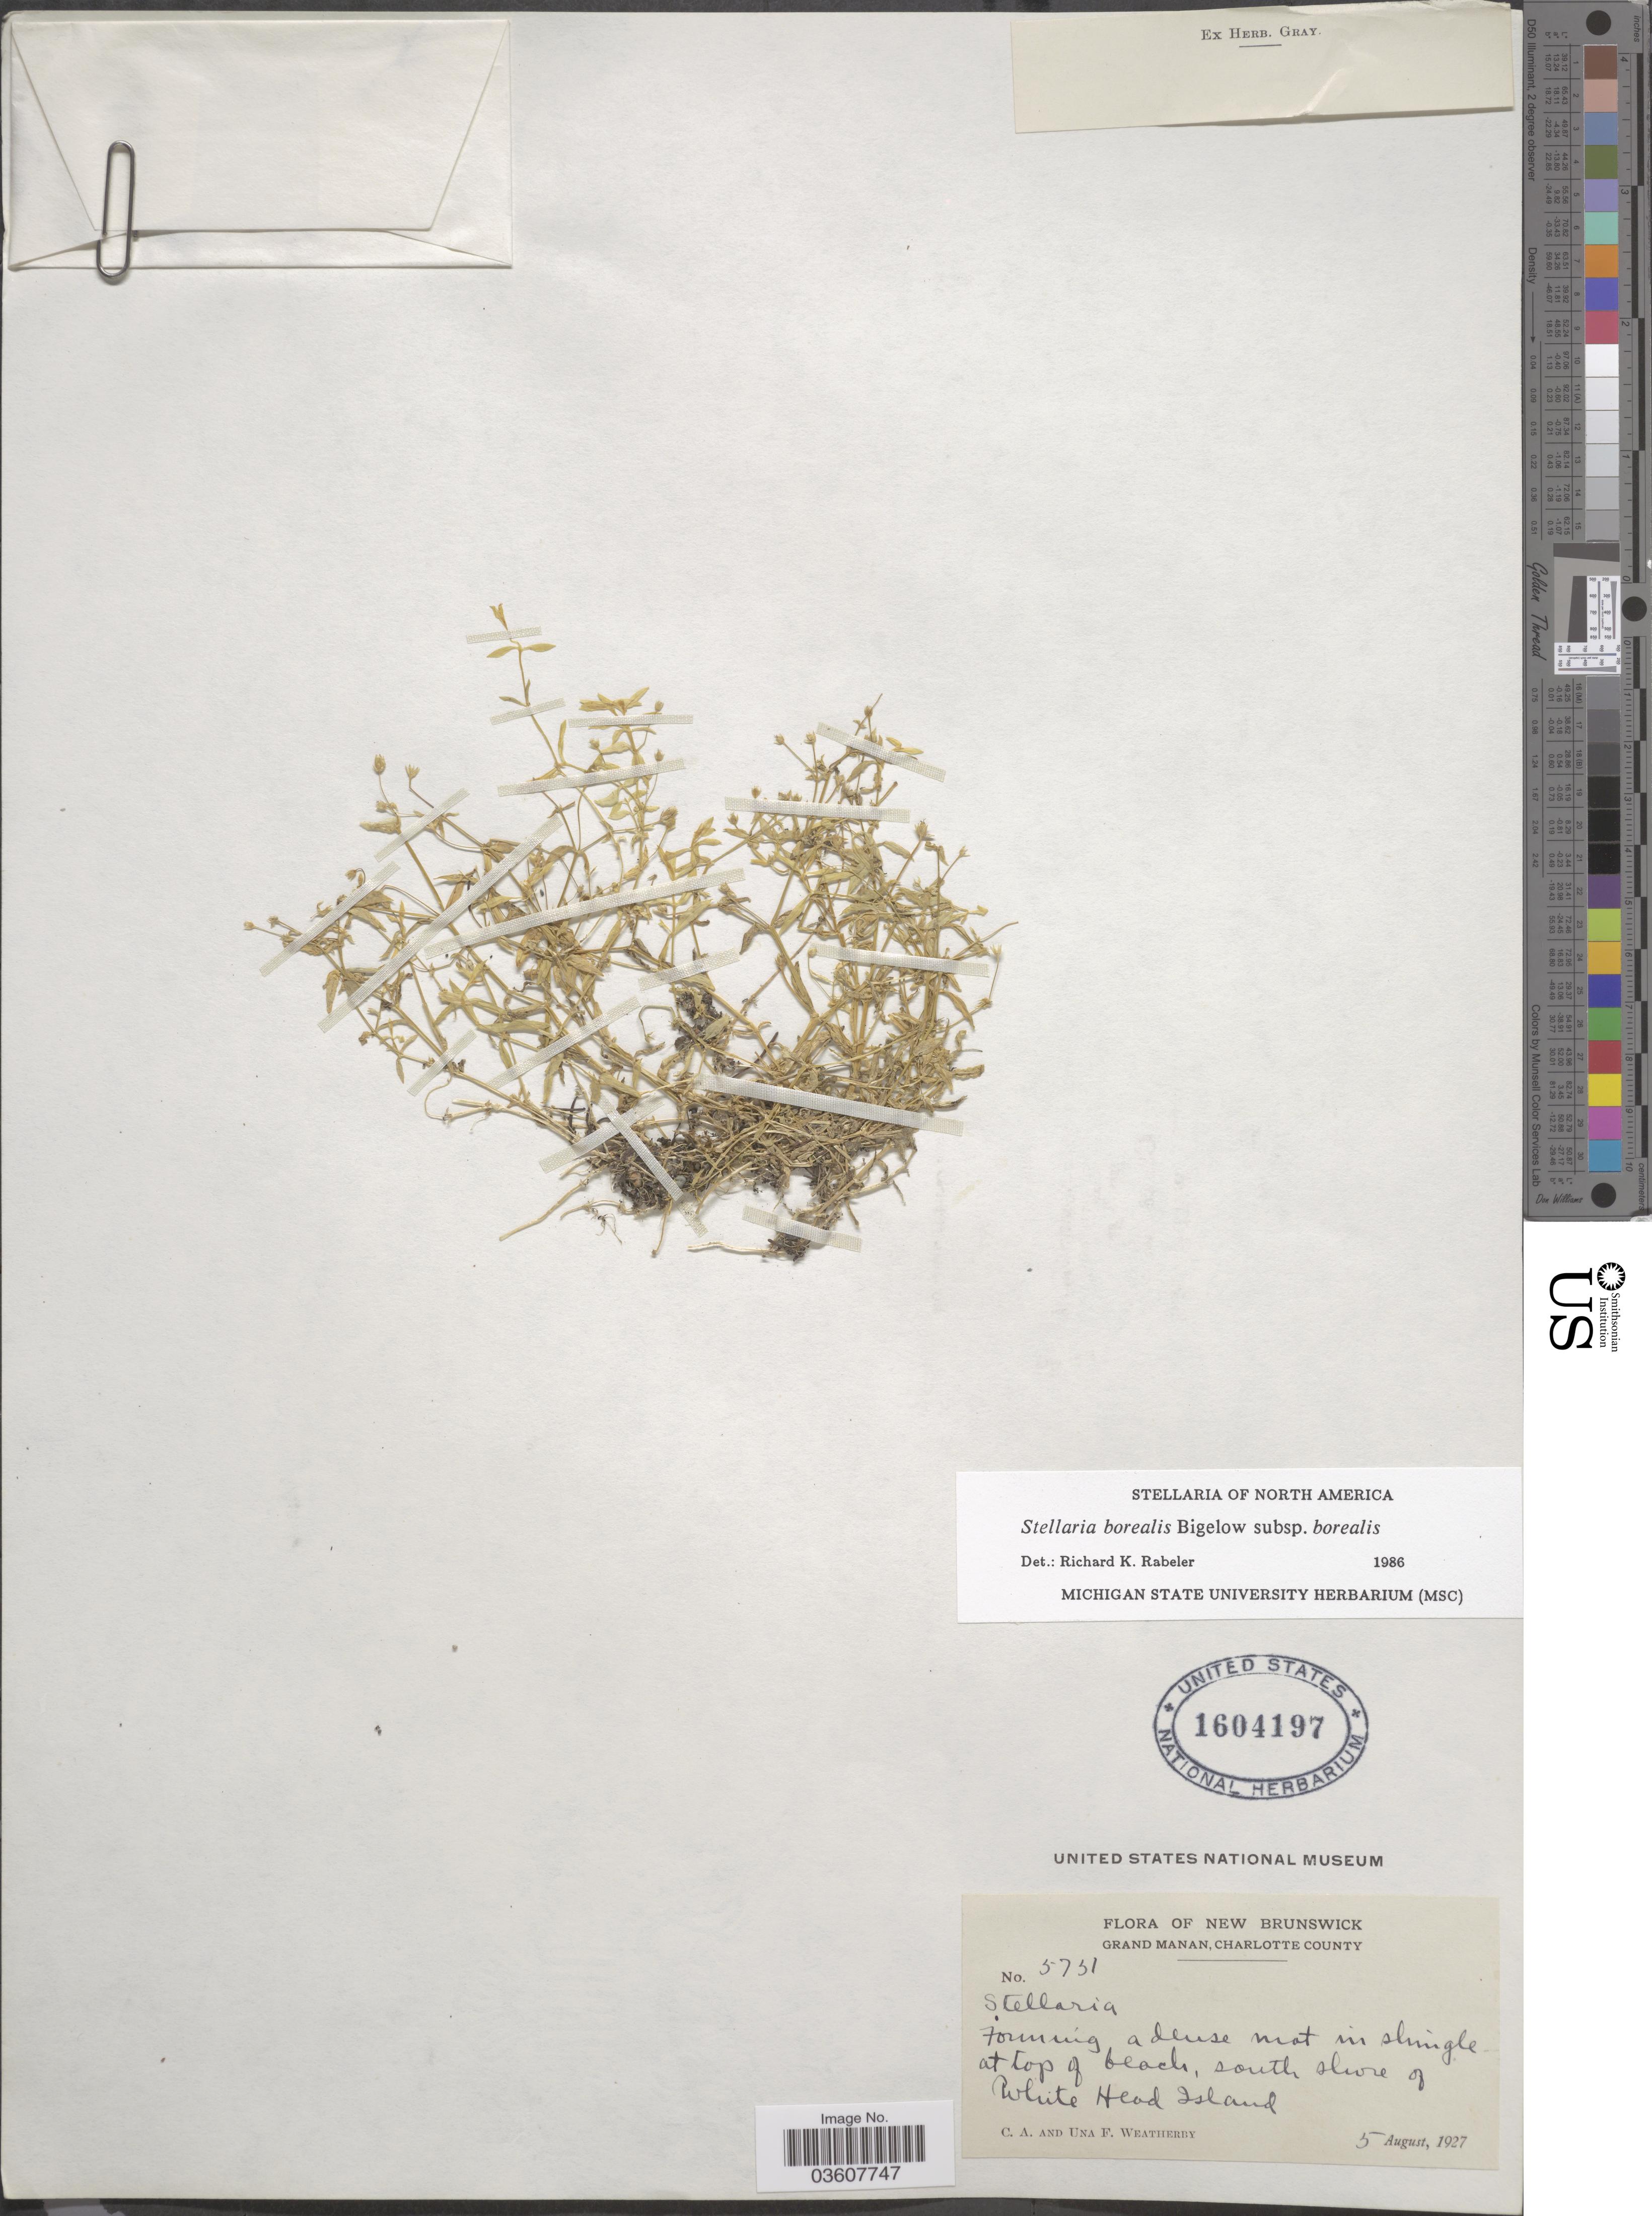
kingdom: Plantae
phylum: Tracheophyta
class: Magnoliopsida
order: Caryophyllales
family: Caryophyllaceae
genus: Stellaria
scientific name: Stellaria borealis subsp. borealis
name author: Bigelow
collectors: C. A. Weatherby & U. Weatherby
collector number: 5751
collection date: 1927-08-05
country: Canada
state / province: New Brunswick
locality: Grand Manan, Charlotte County. At top of beach, south shore of White Head Island.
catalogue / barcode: US 1604197